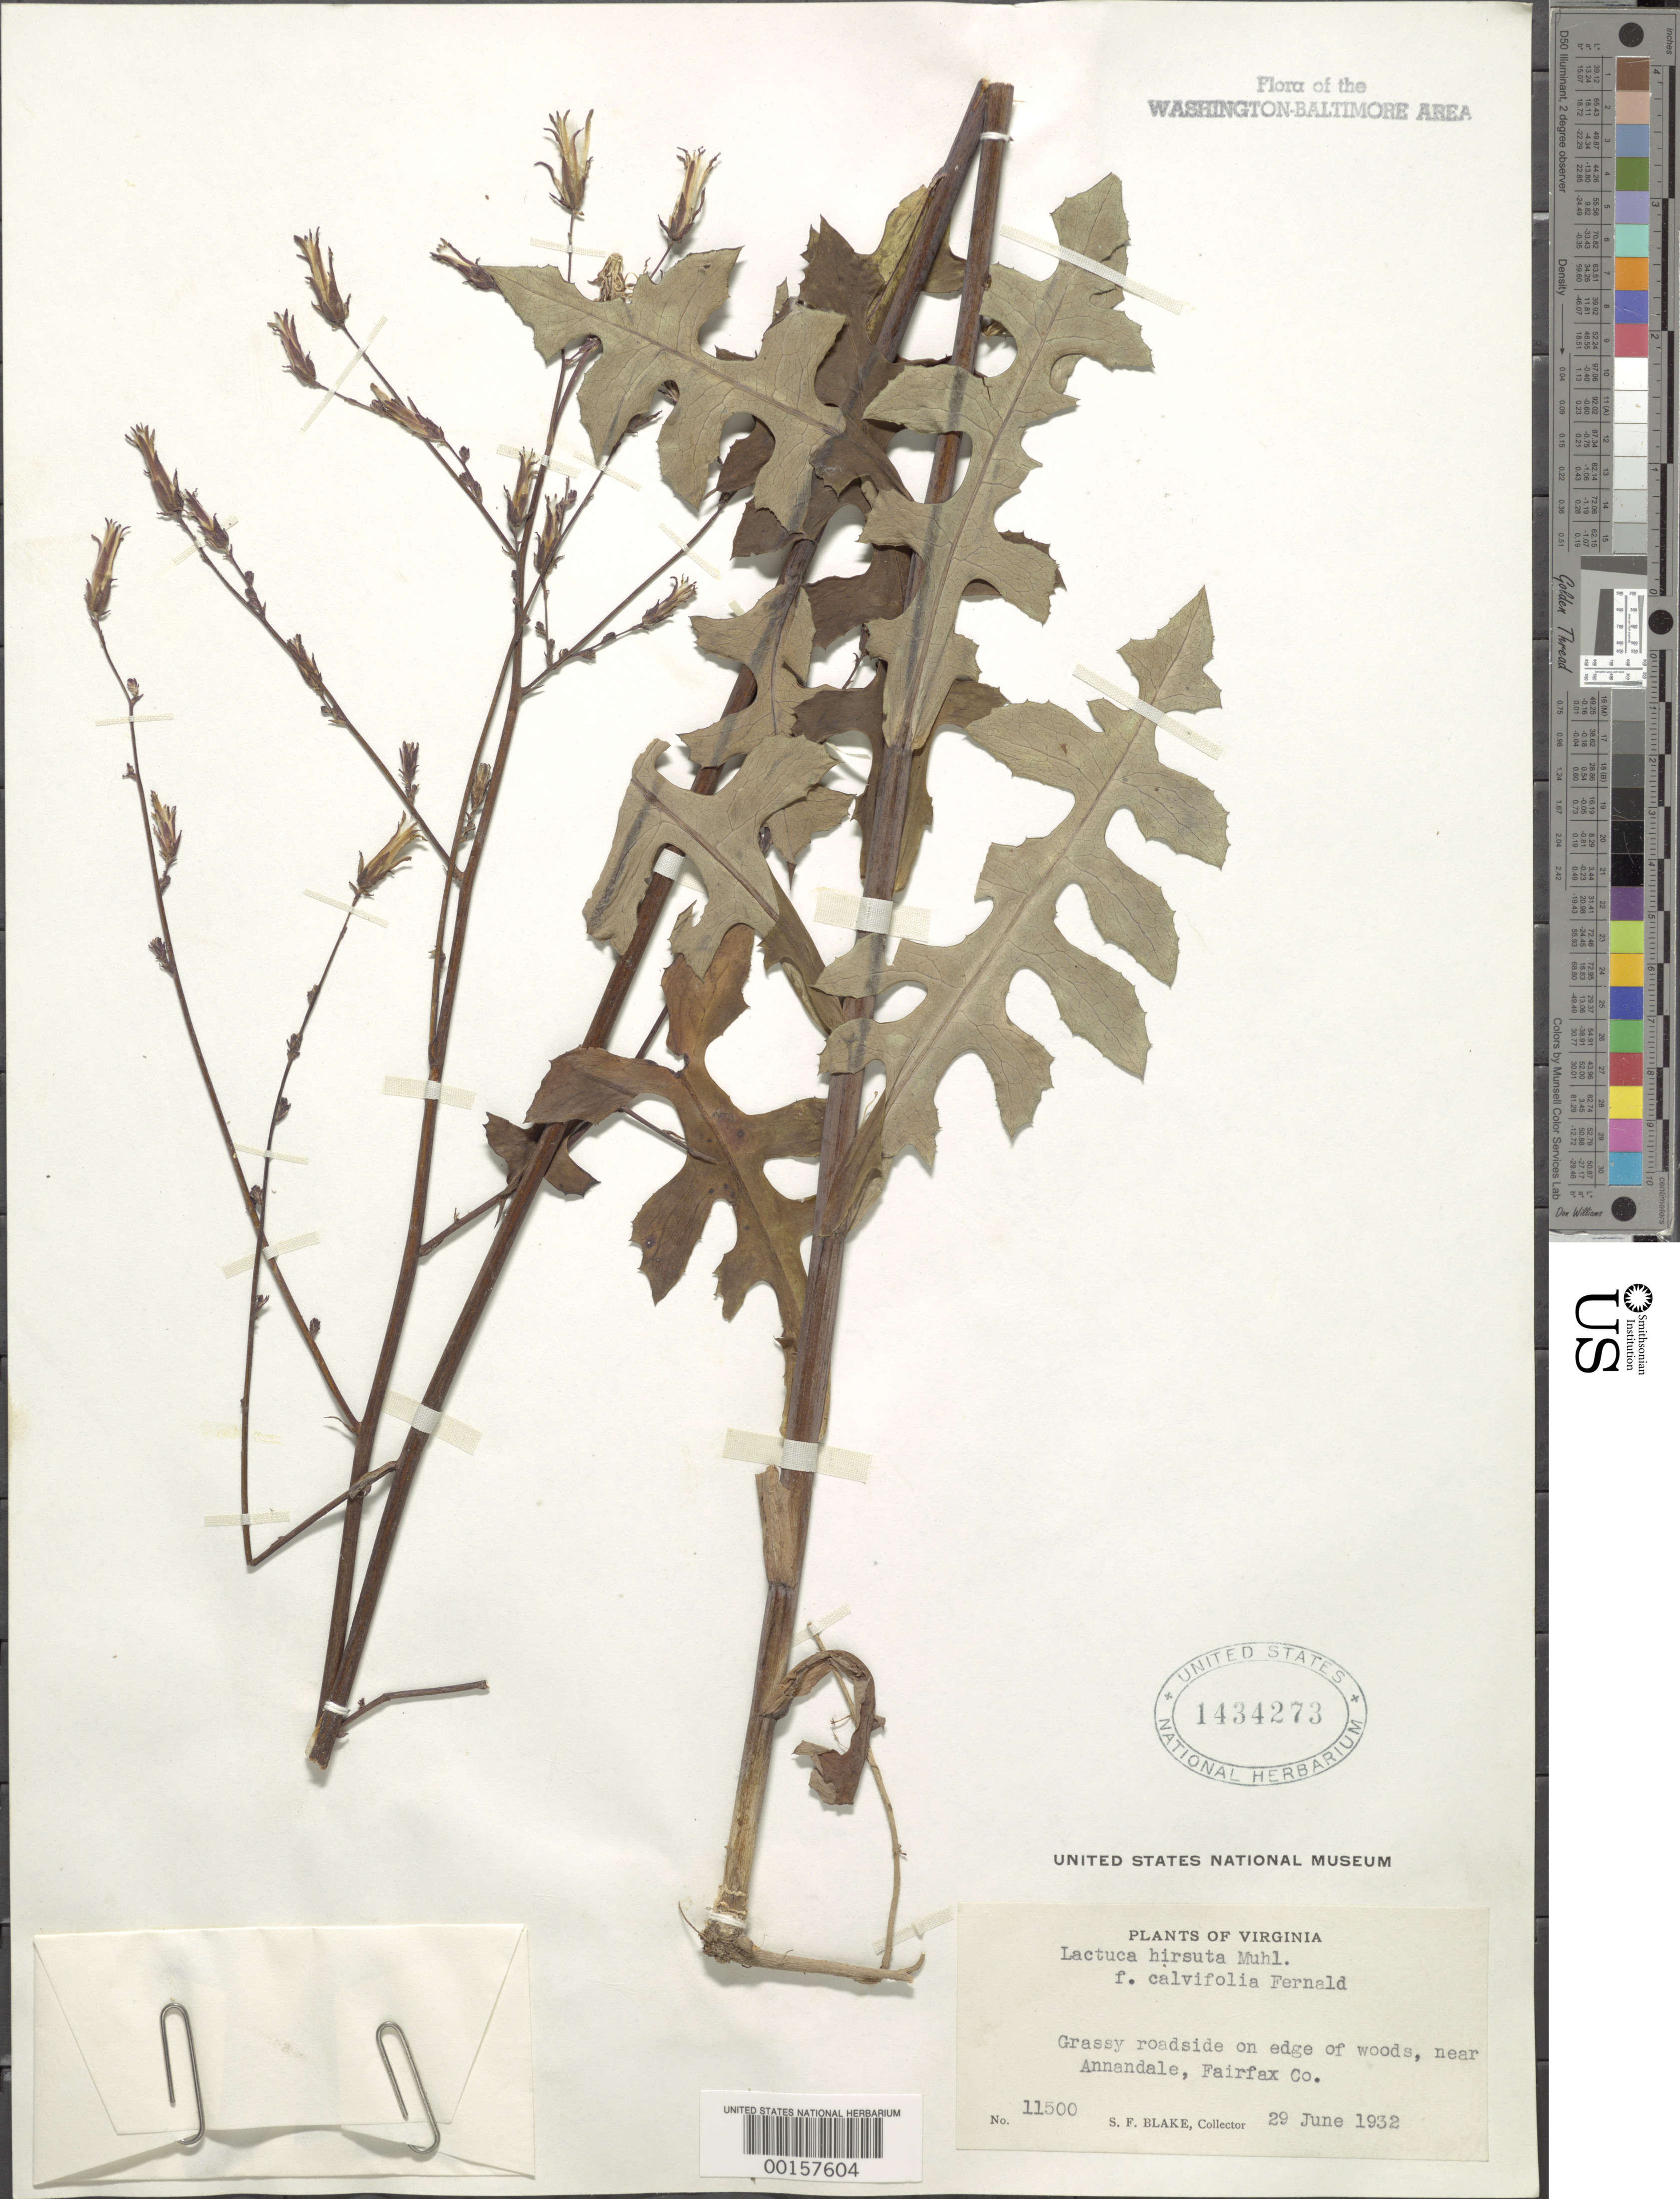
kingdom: Plantae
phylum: Tracheophyta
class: Magnoliopsida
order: Asterales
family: Asteraceae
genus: Lactuca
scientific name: Lactuca hirsuta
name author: Muhl. ex Nutt.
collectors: S. Blake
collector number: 11500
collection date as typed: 29 Jun 1932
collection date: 1932-06-29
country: United States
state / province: Virginia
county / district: Fairfax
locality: Near Annandale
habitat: Grassy roadside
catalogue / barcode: US 1434273